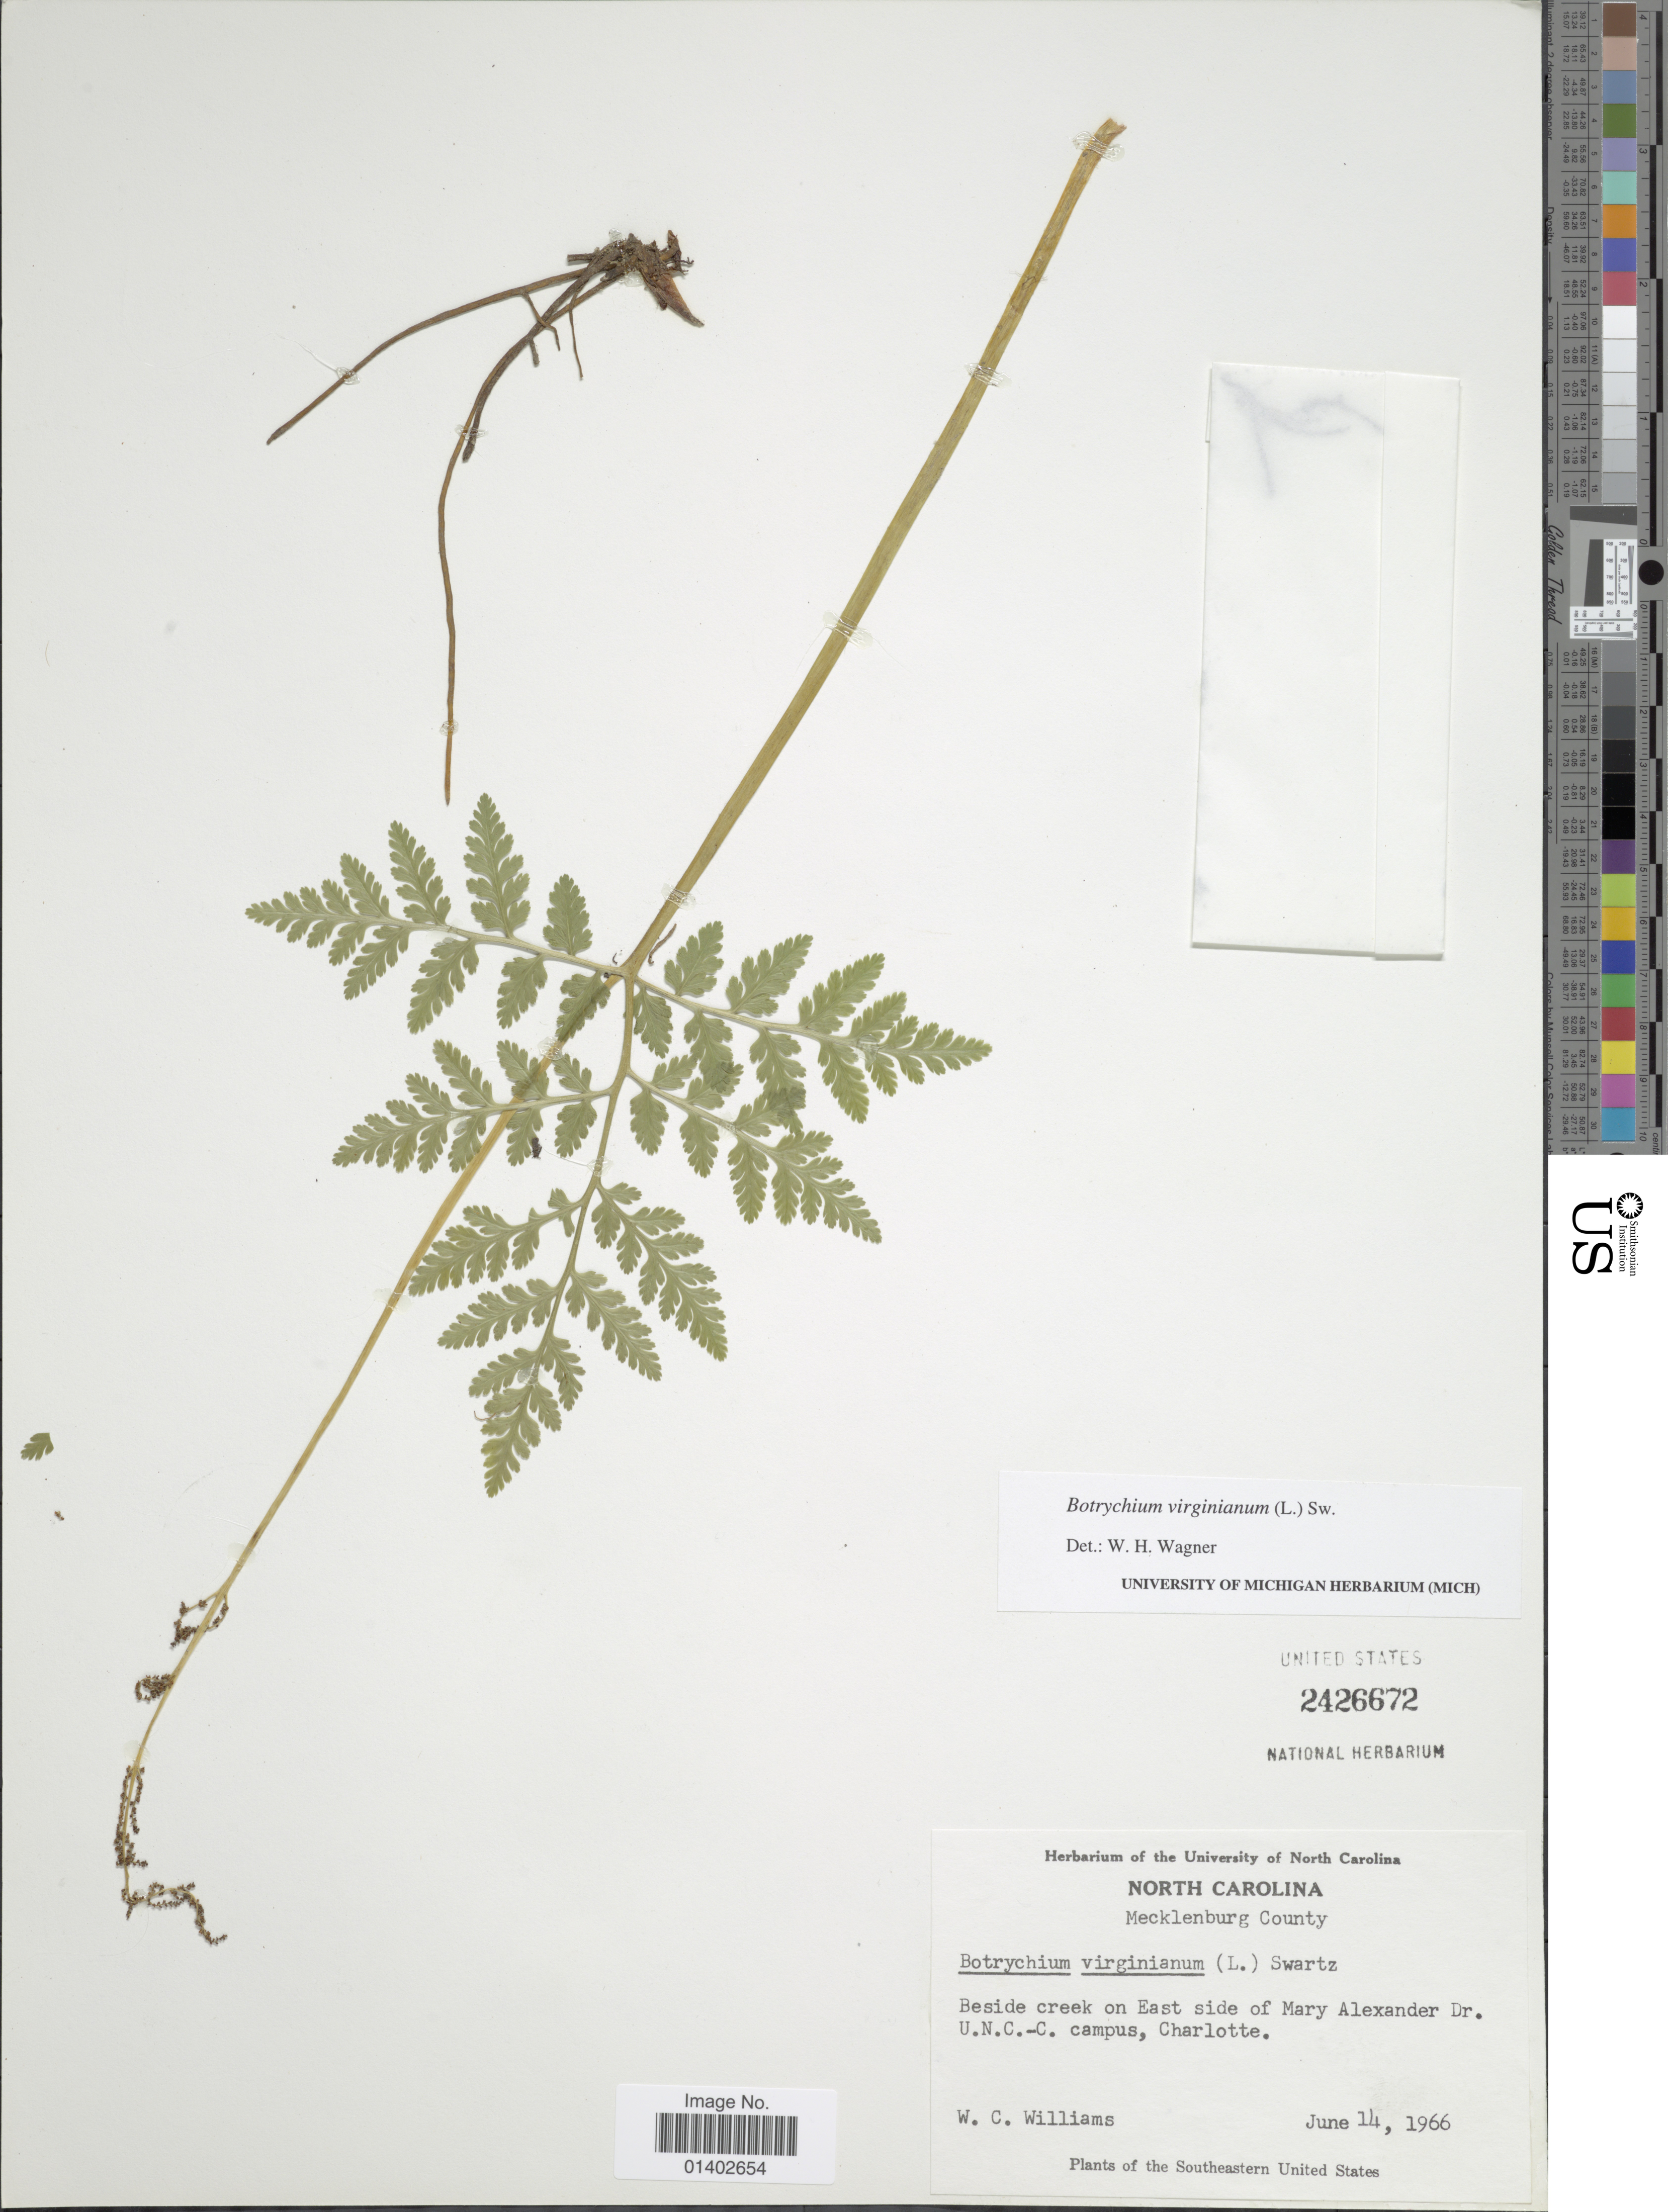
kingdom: Plantae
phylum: Tracheophyta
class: Polypodiopsida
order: Ophioglossales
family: Ophioglossaceae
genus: Botrychium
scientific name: Botrychium virginianum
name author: (L.) Sw.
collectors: W. Williams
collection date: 1966-06-14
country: United States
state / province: North Carolina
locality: Mecklenburg County, Beside creek on East side of Mary Alexander Dr. U.N.C-C campus, Charlotte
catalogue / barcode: US 2426672